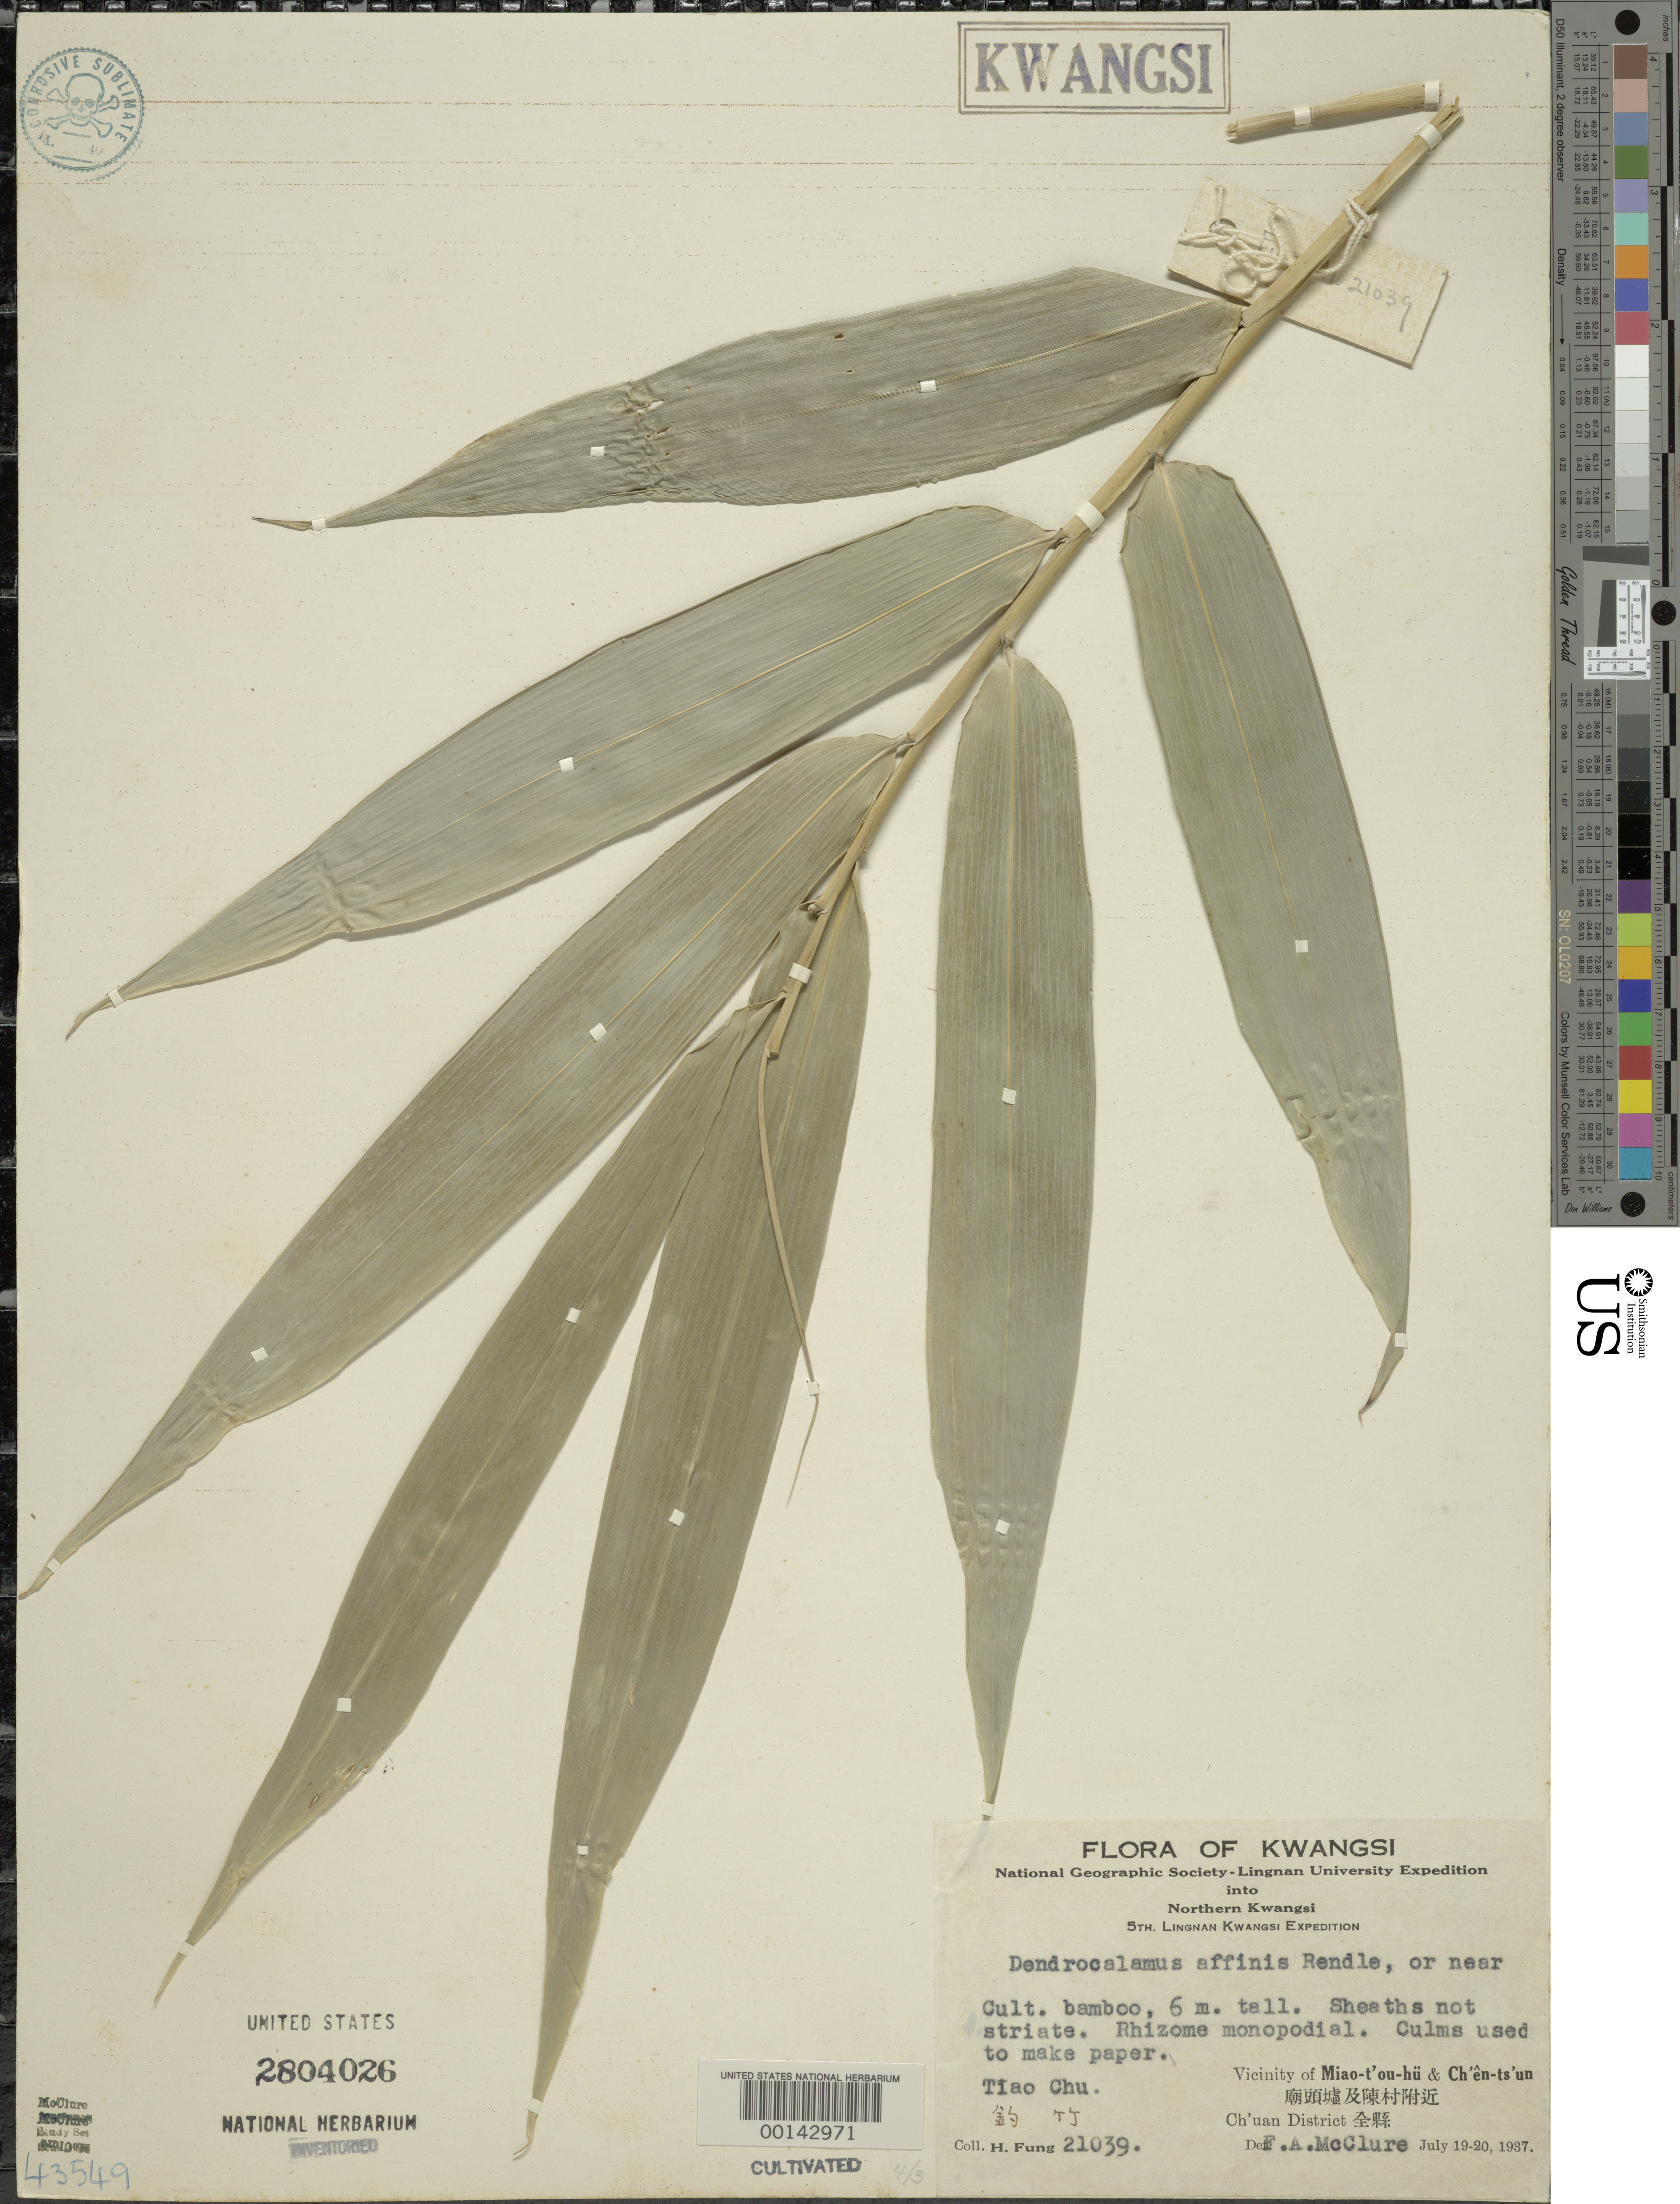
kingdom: Plantae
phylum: Tracheophyta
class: Liliopsida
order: Poales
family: Poaceae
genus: Sinocalamus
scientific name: Sinocalamus sp.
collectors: H. L. Fung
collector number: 21039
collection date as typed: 19 Jul 1937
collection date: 1937-07-19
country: China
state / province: Jiangxi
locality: Ch'uan, miao-t'ou-hu/ch'en-ts'un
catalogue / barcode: US 2804026